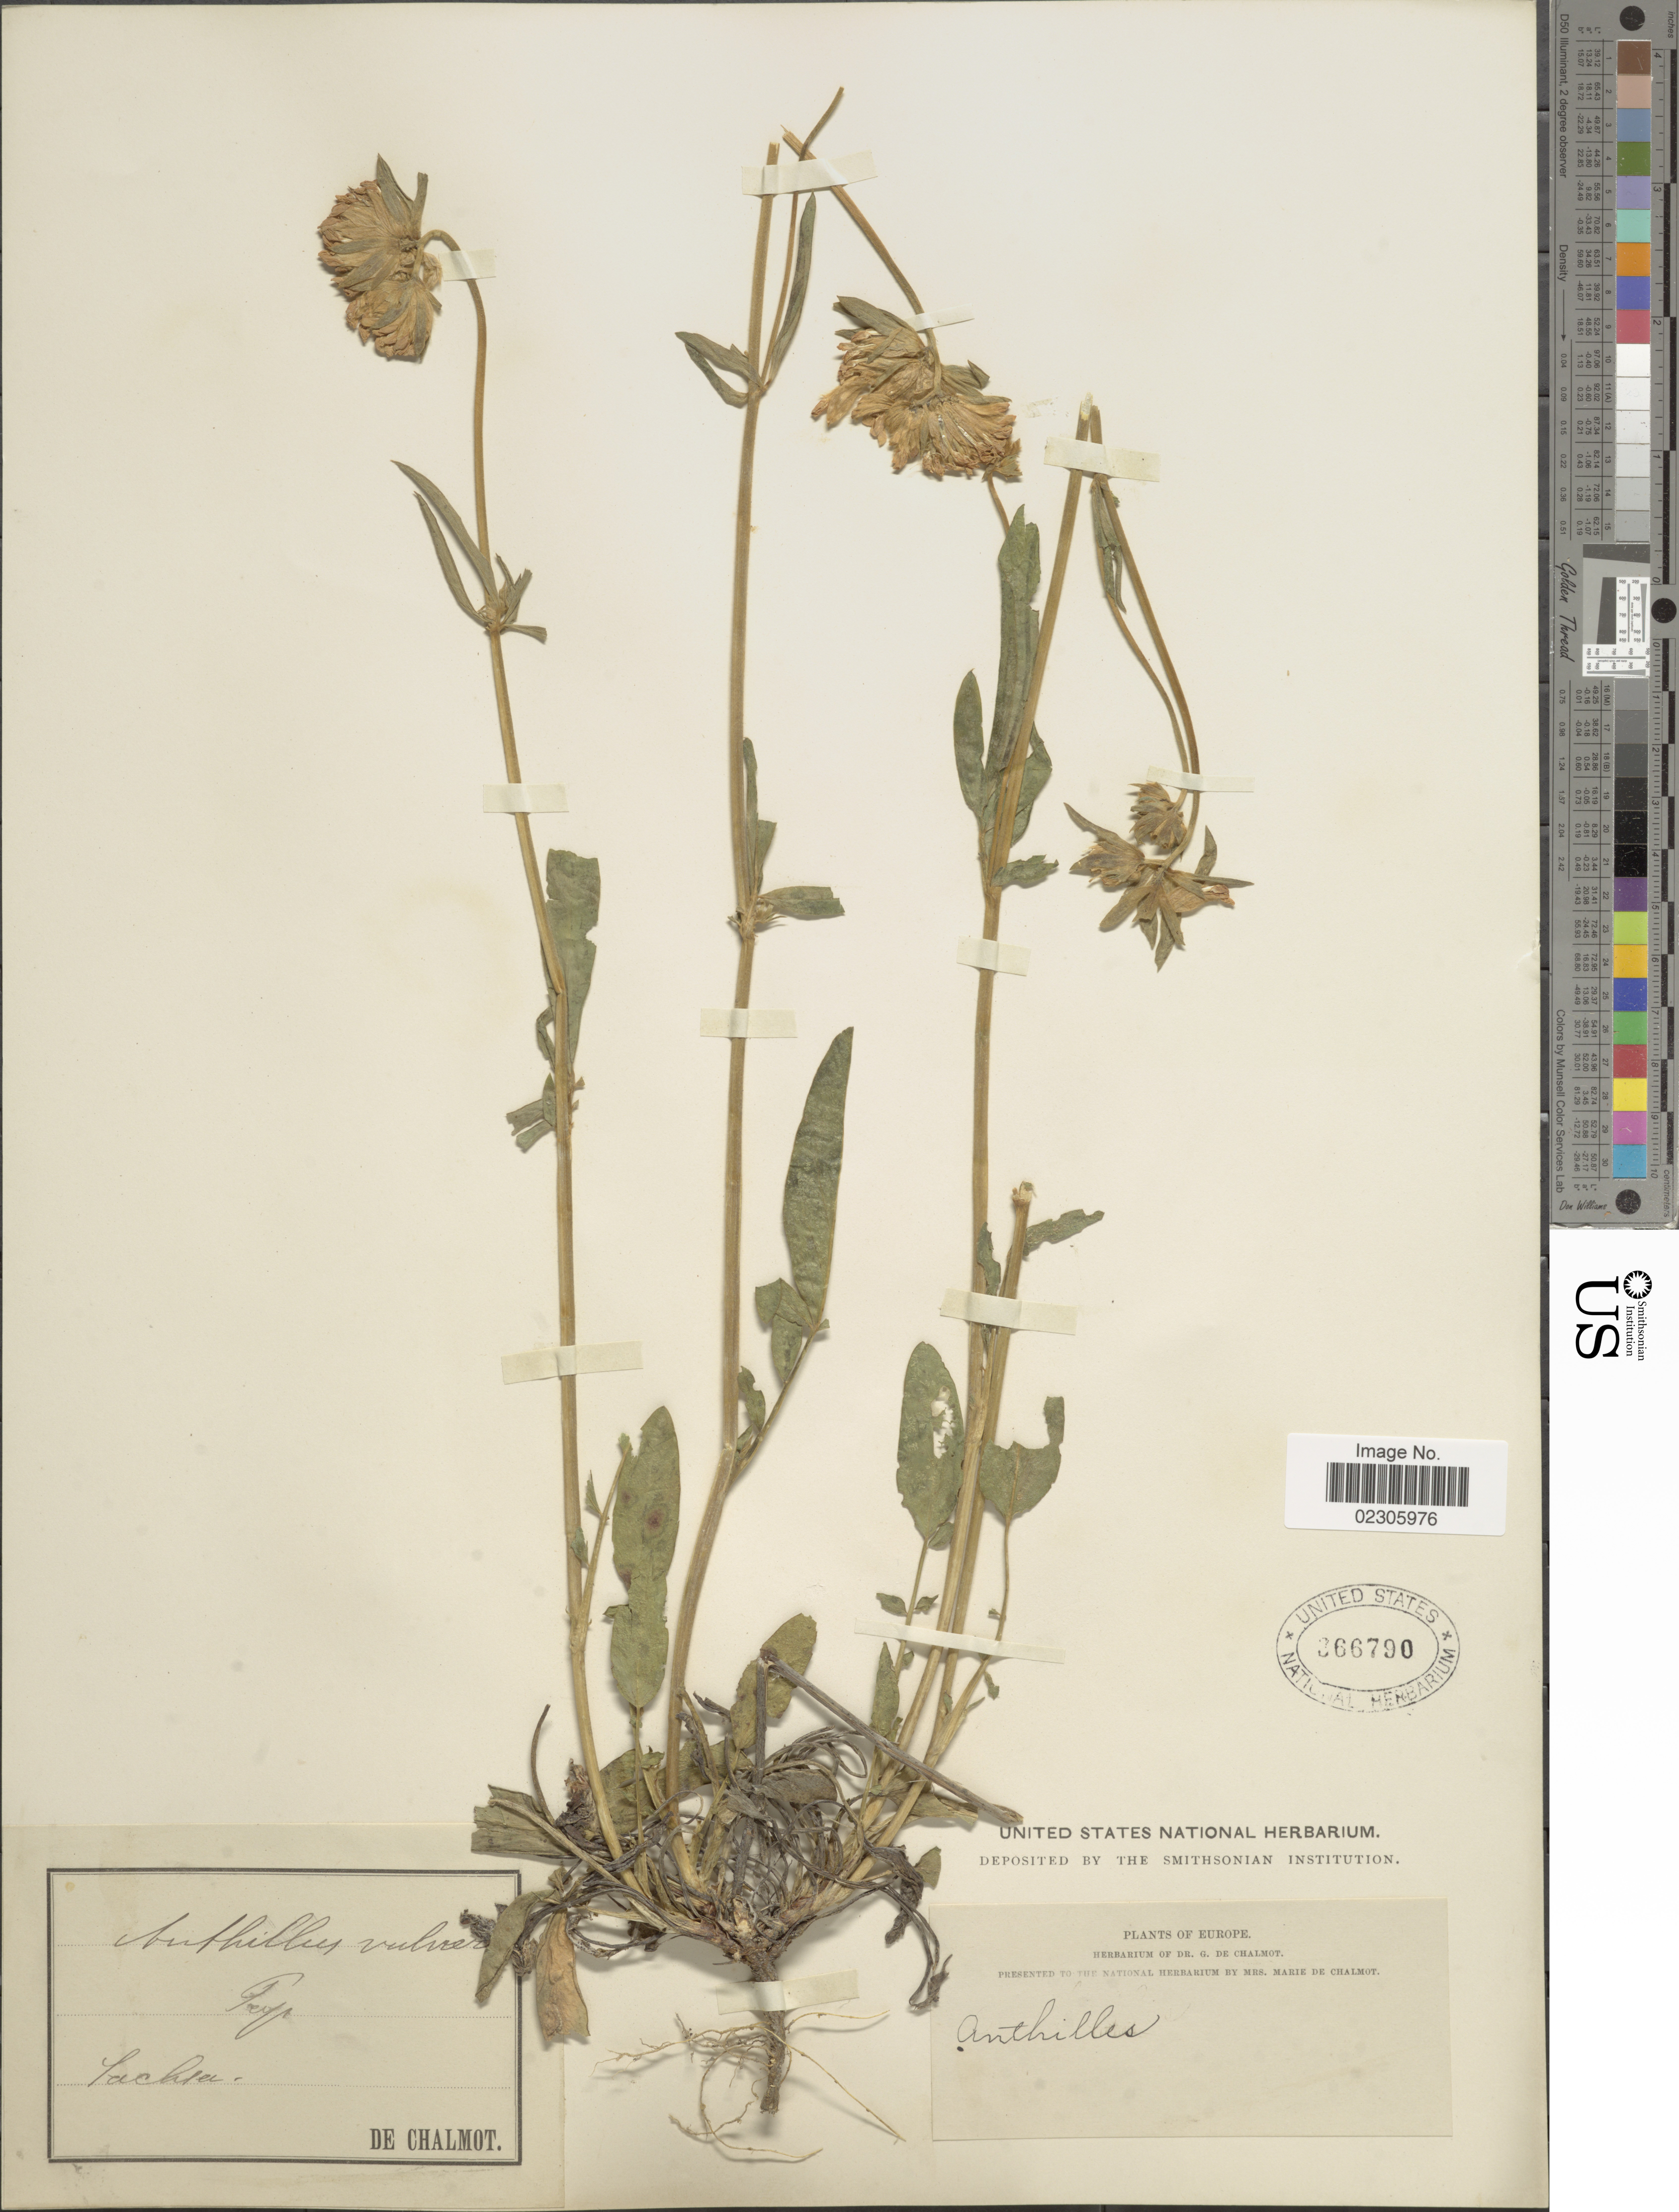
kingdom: Plantae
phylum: Tracheophyta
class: Magnoliopsida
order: Fabales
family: Fabaceae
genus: Anthyllis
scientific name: Anthyllis vulneraria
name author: L.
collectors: G. de Chalmot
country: Germany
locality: Europe, Sachsen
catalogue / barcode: US 366790